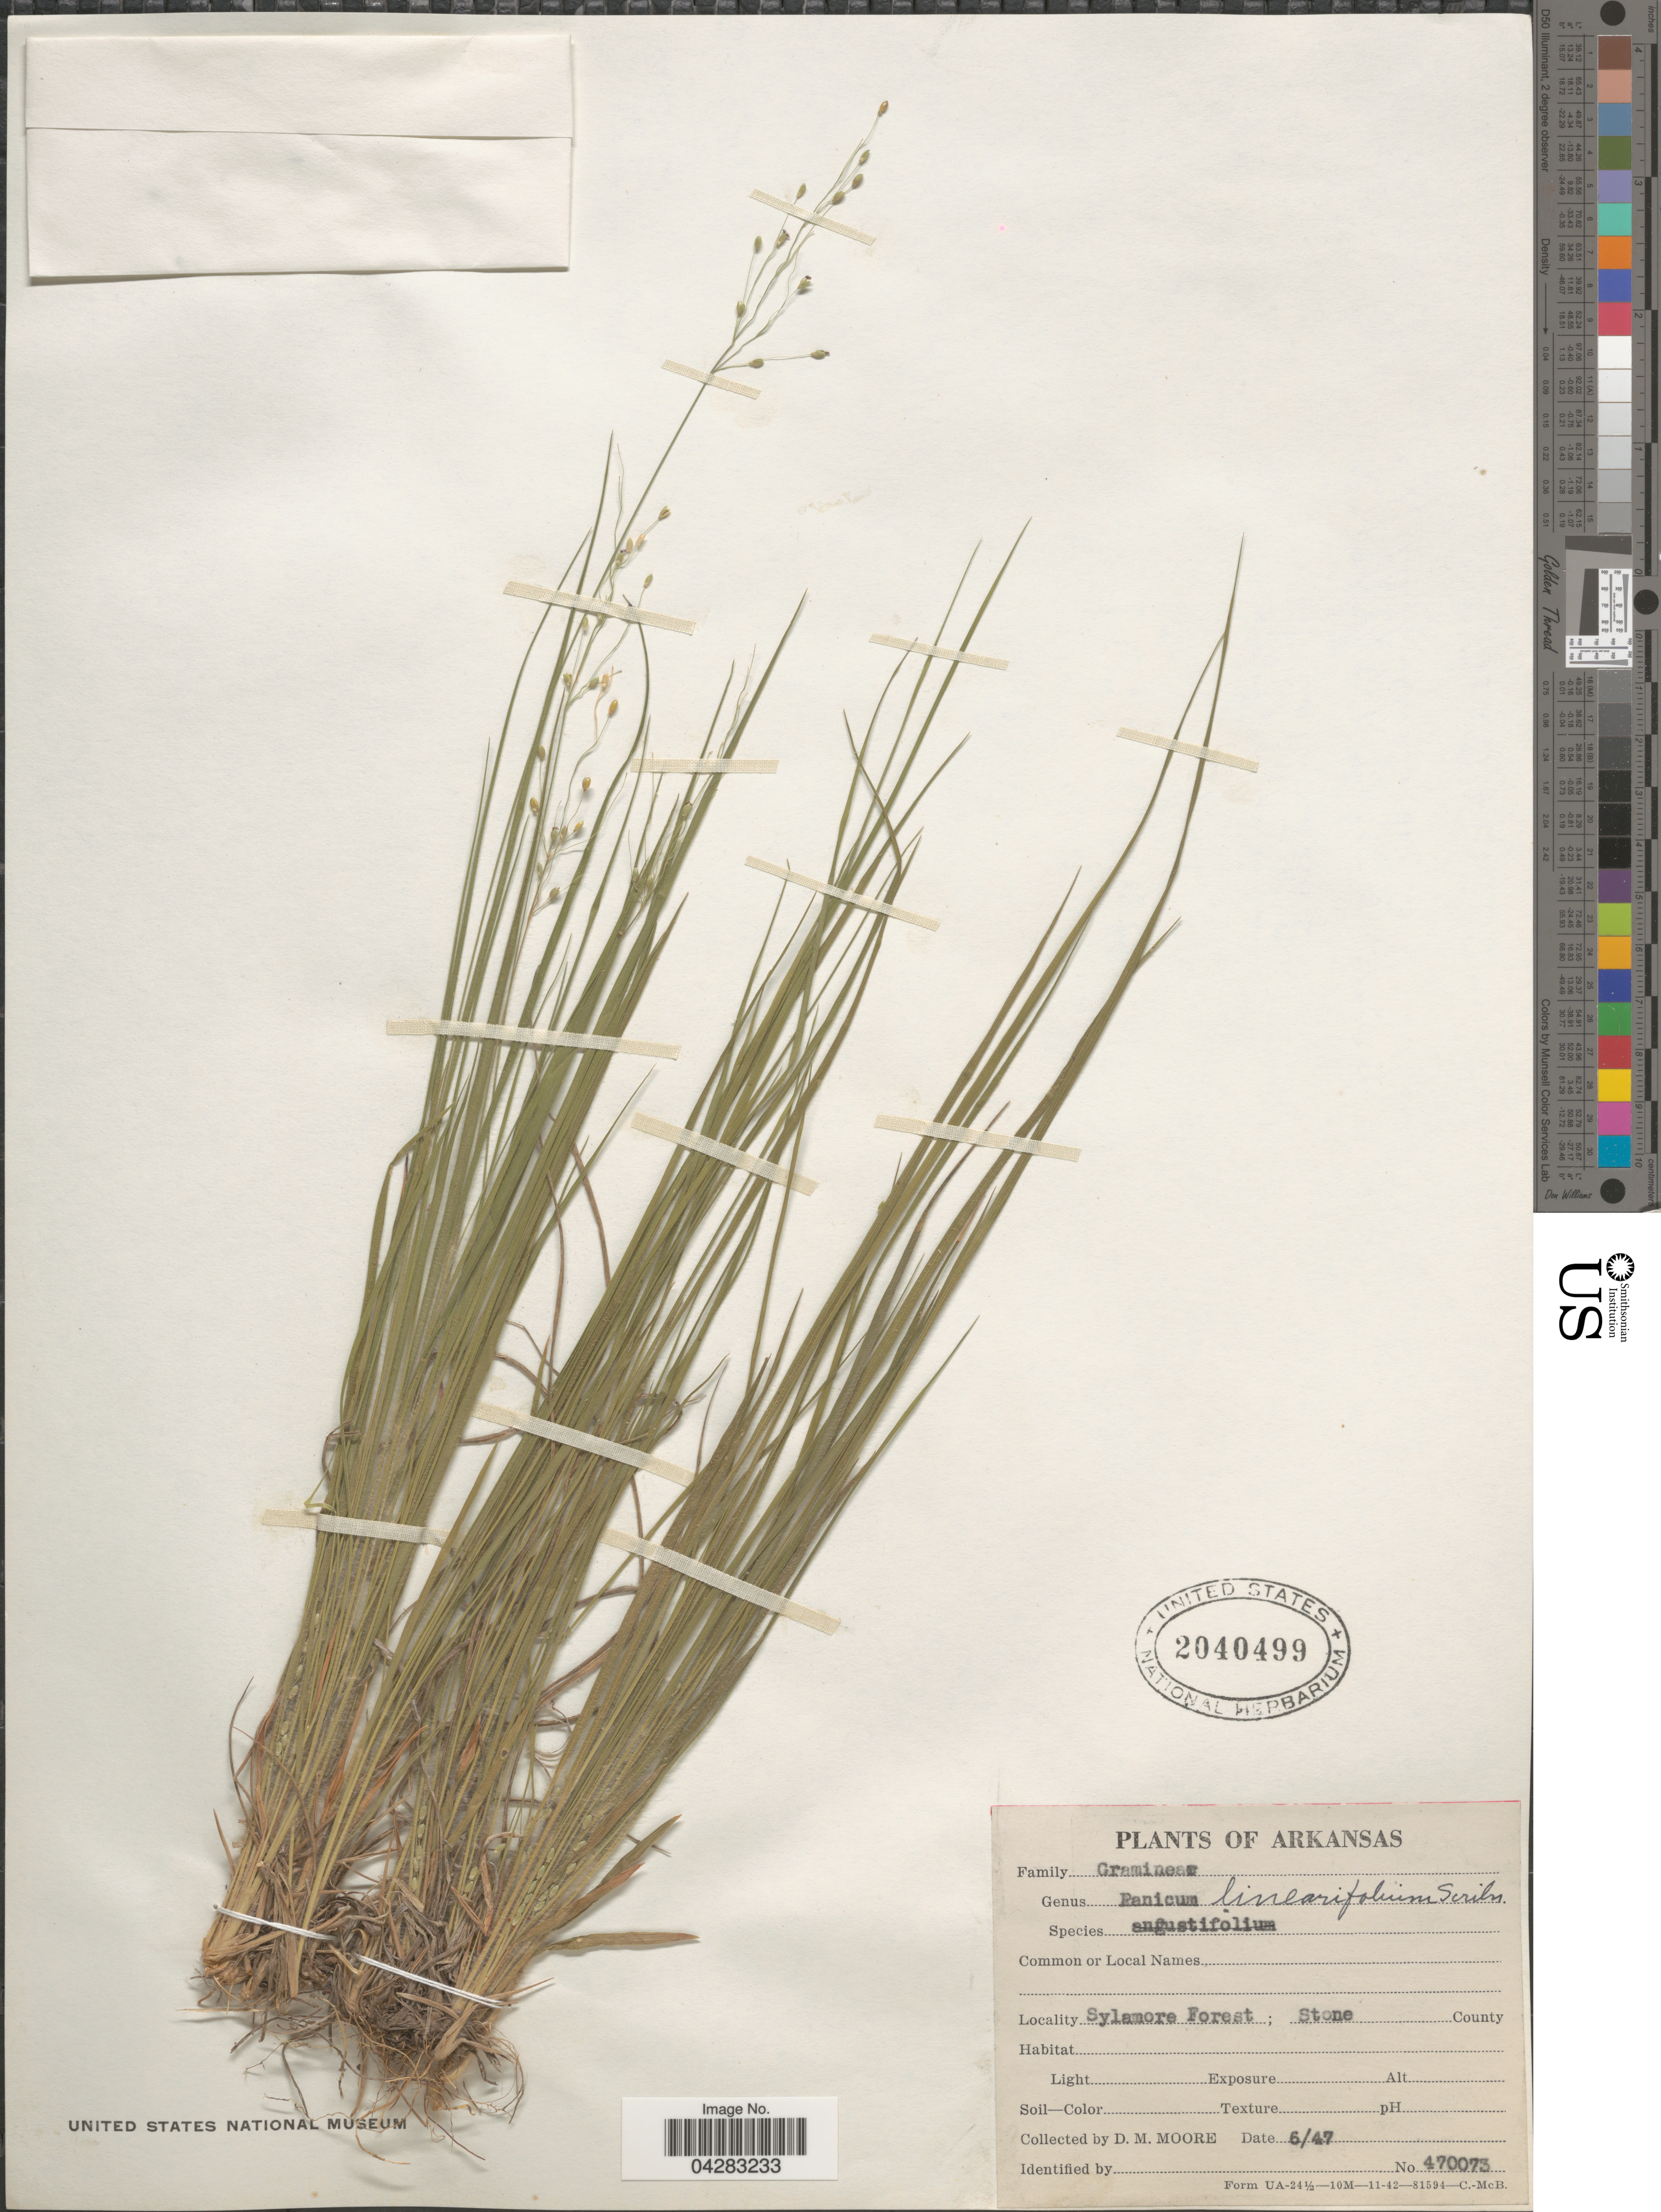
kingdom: Plantae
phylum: Tracheophyta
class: Liliopsida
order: Poales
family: Poaceae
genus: Dichanthelium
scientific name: Dichanthelium linearifolium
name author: (Scribn.) Gould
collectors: D. Moore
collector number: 470073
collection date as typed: Transcribed d/m/y: /6/47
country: United States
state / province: Arkansas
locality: Sylamore Forest; Stone County.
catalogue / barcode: US 2040499